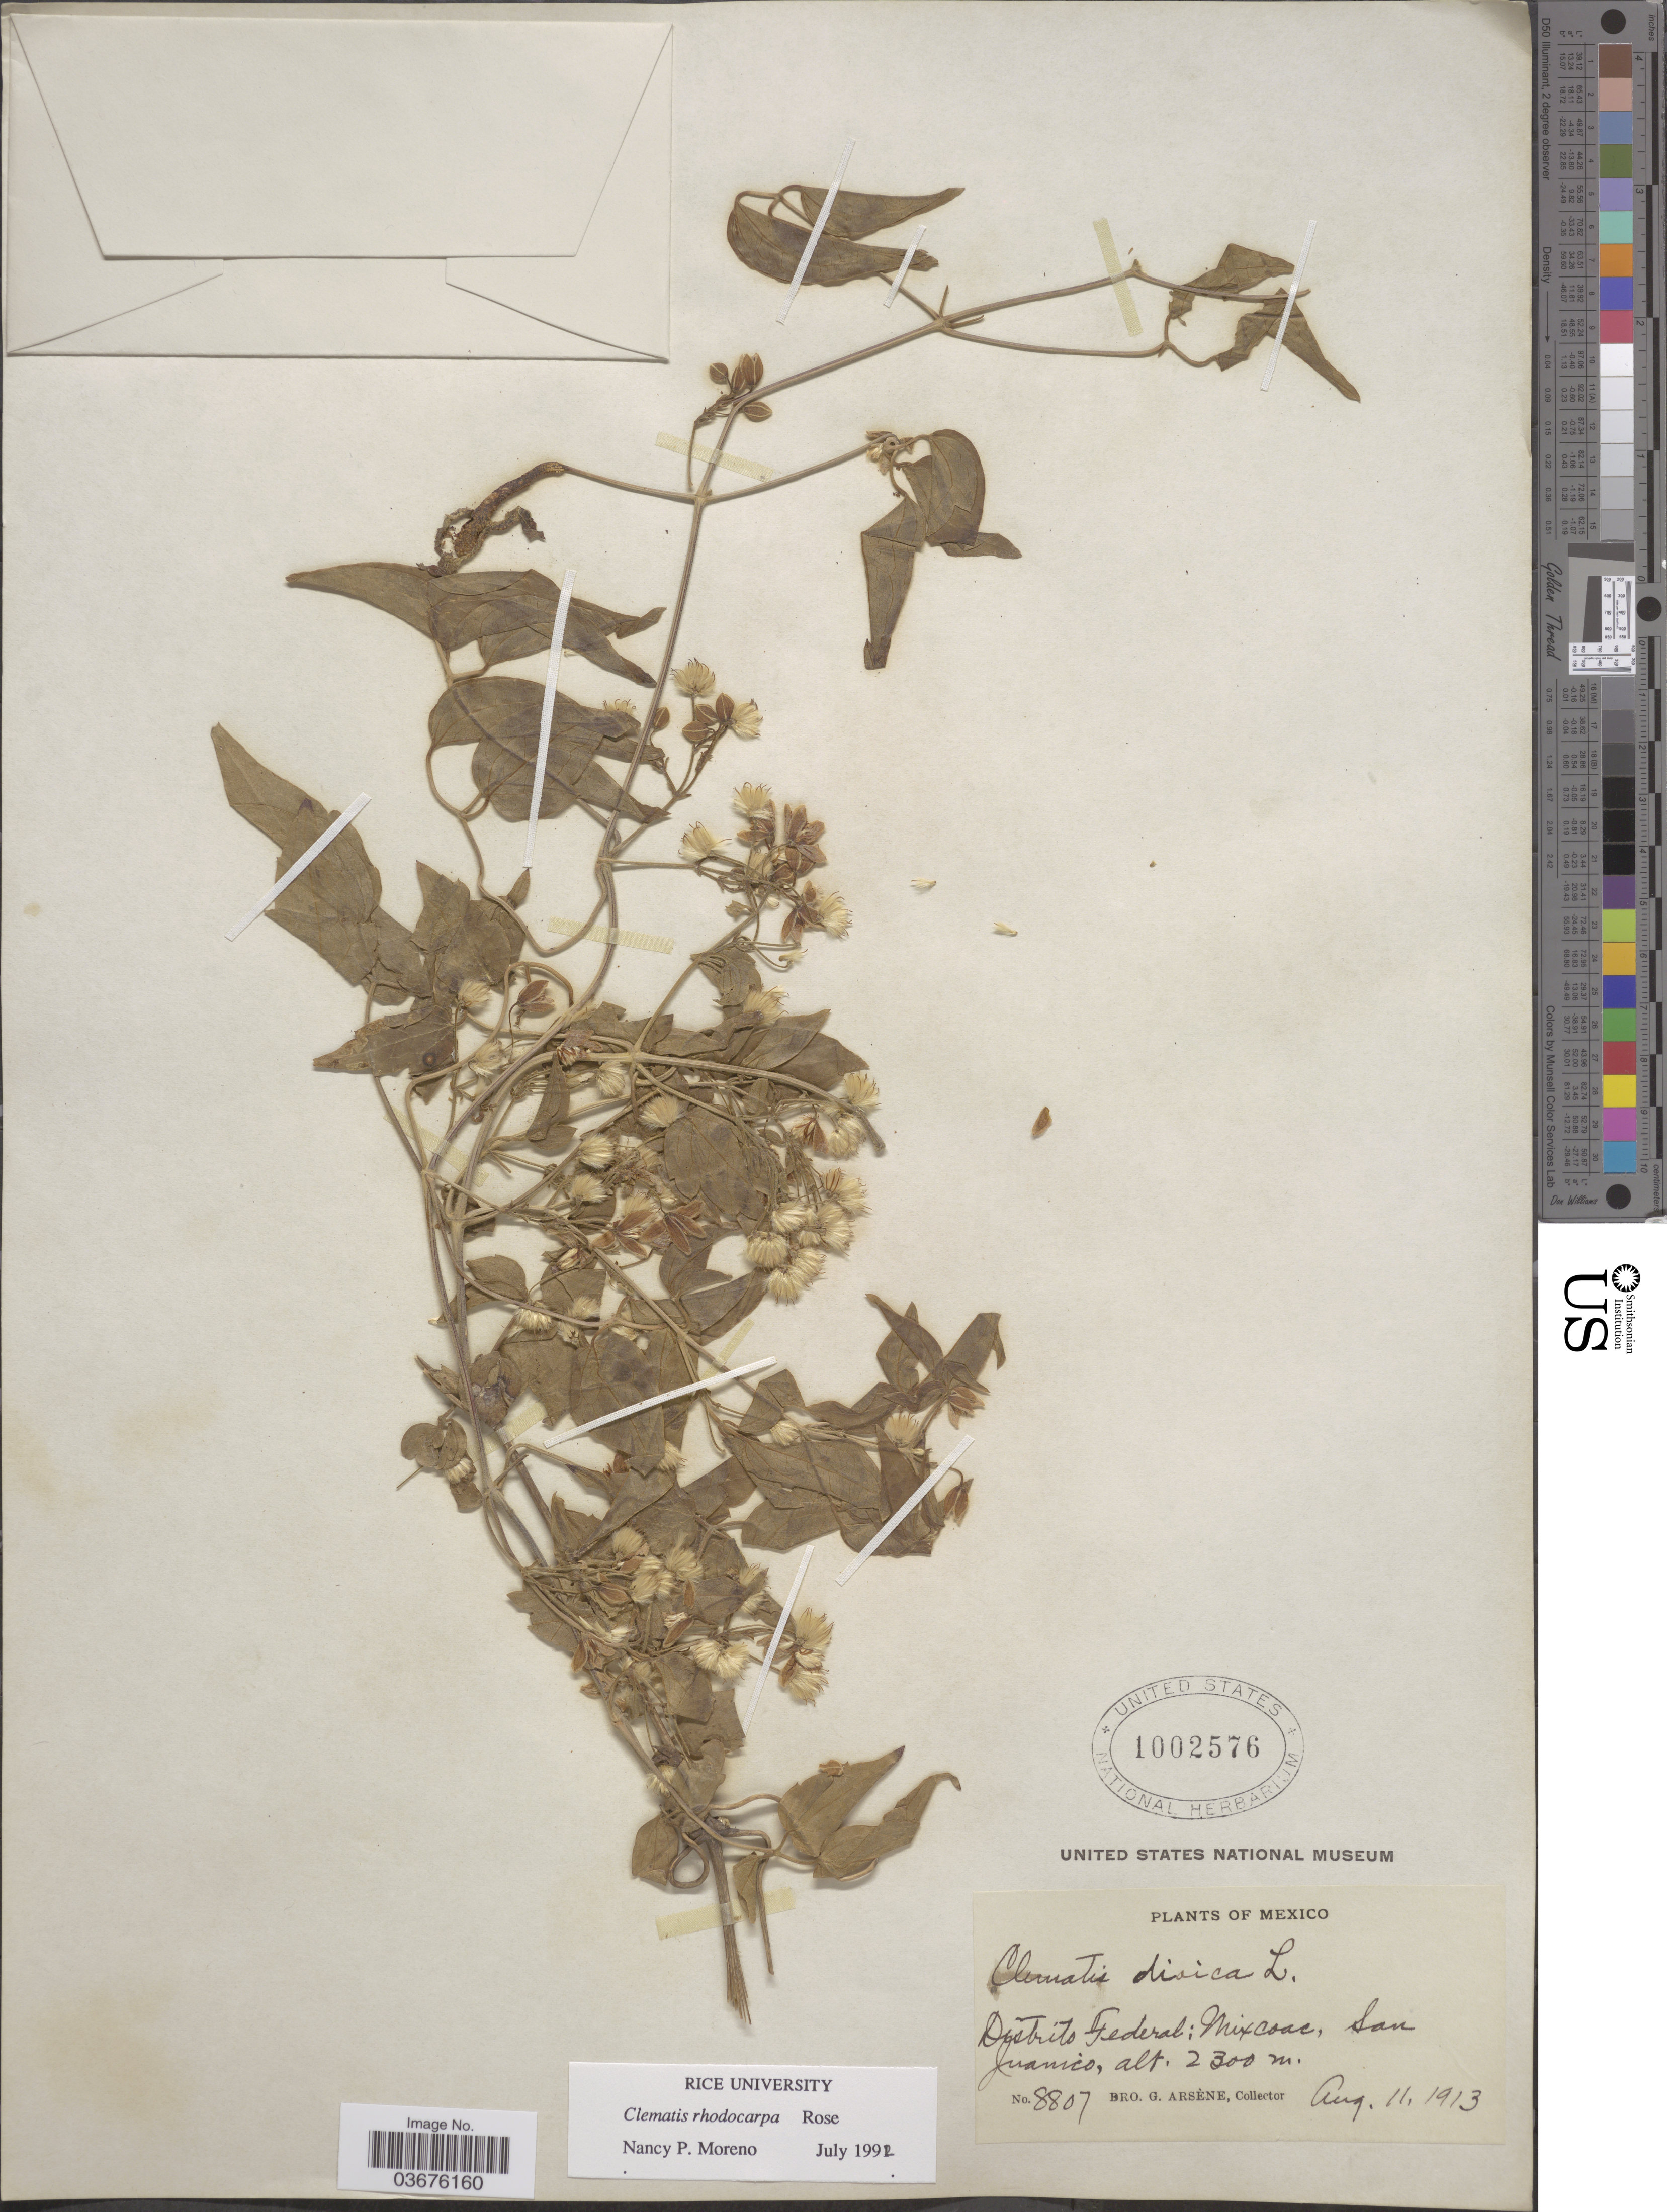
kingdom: Plantae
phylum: Tracheophyta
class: Magnoliopsida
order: Ranunculales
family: Ranunculaceae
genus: Clematis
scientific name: Clematis rhodocarpa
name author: Rose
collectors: Bro. G. Arsène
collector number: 8807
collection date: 1913-08-11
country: Mexico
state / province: Distrito Federal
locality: Mixcoac, San Juanico.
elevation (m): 2300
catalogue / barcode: US 1002576